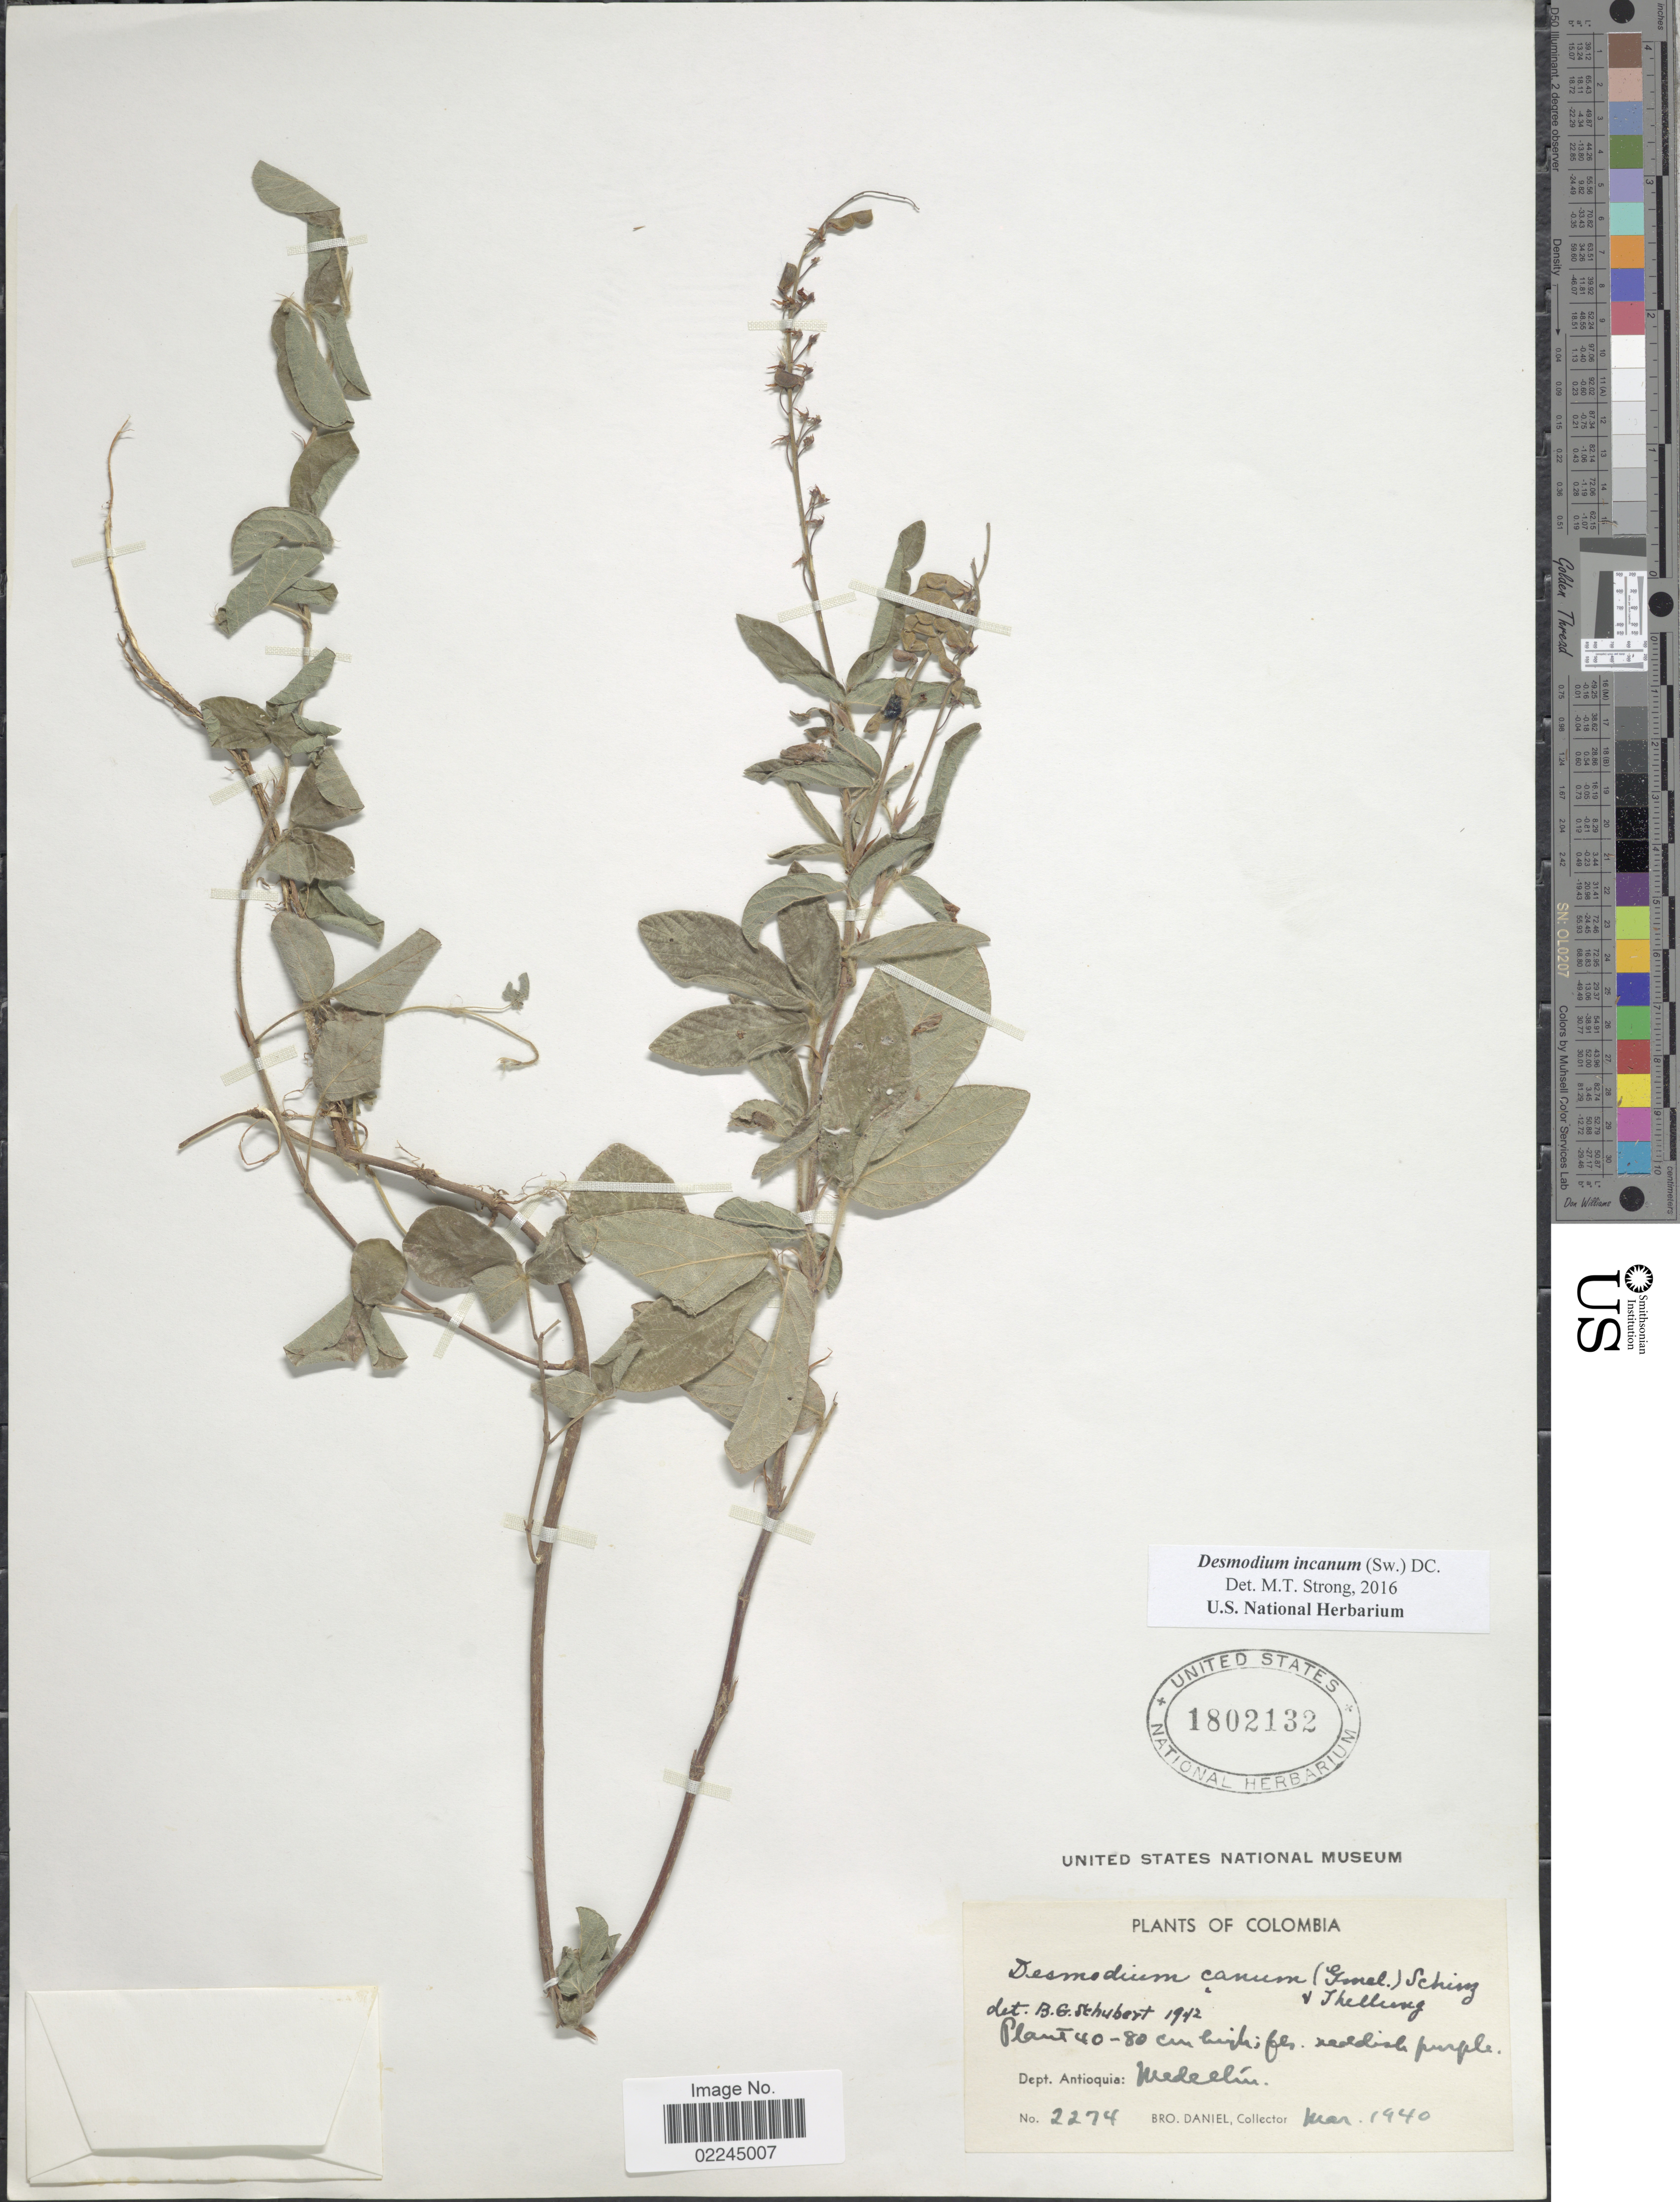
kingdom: Plantae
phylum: Tracheophyta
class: Magnoliopsida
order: Fabales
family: Fabaceae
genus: Desmodium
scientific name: Desmodium incanum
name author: (Sw.) DC.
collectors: Bro. Daniel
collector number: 2274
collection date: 1940-03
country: Colombia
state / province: Antioquia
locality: Medellin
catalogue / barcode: US 1802132